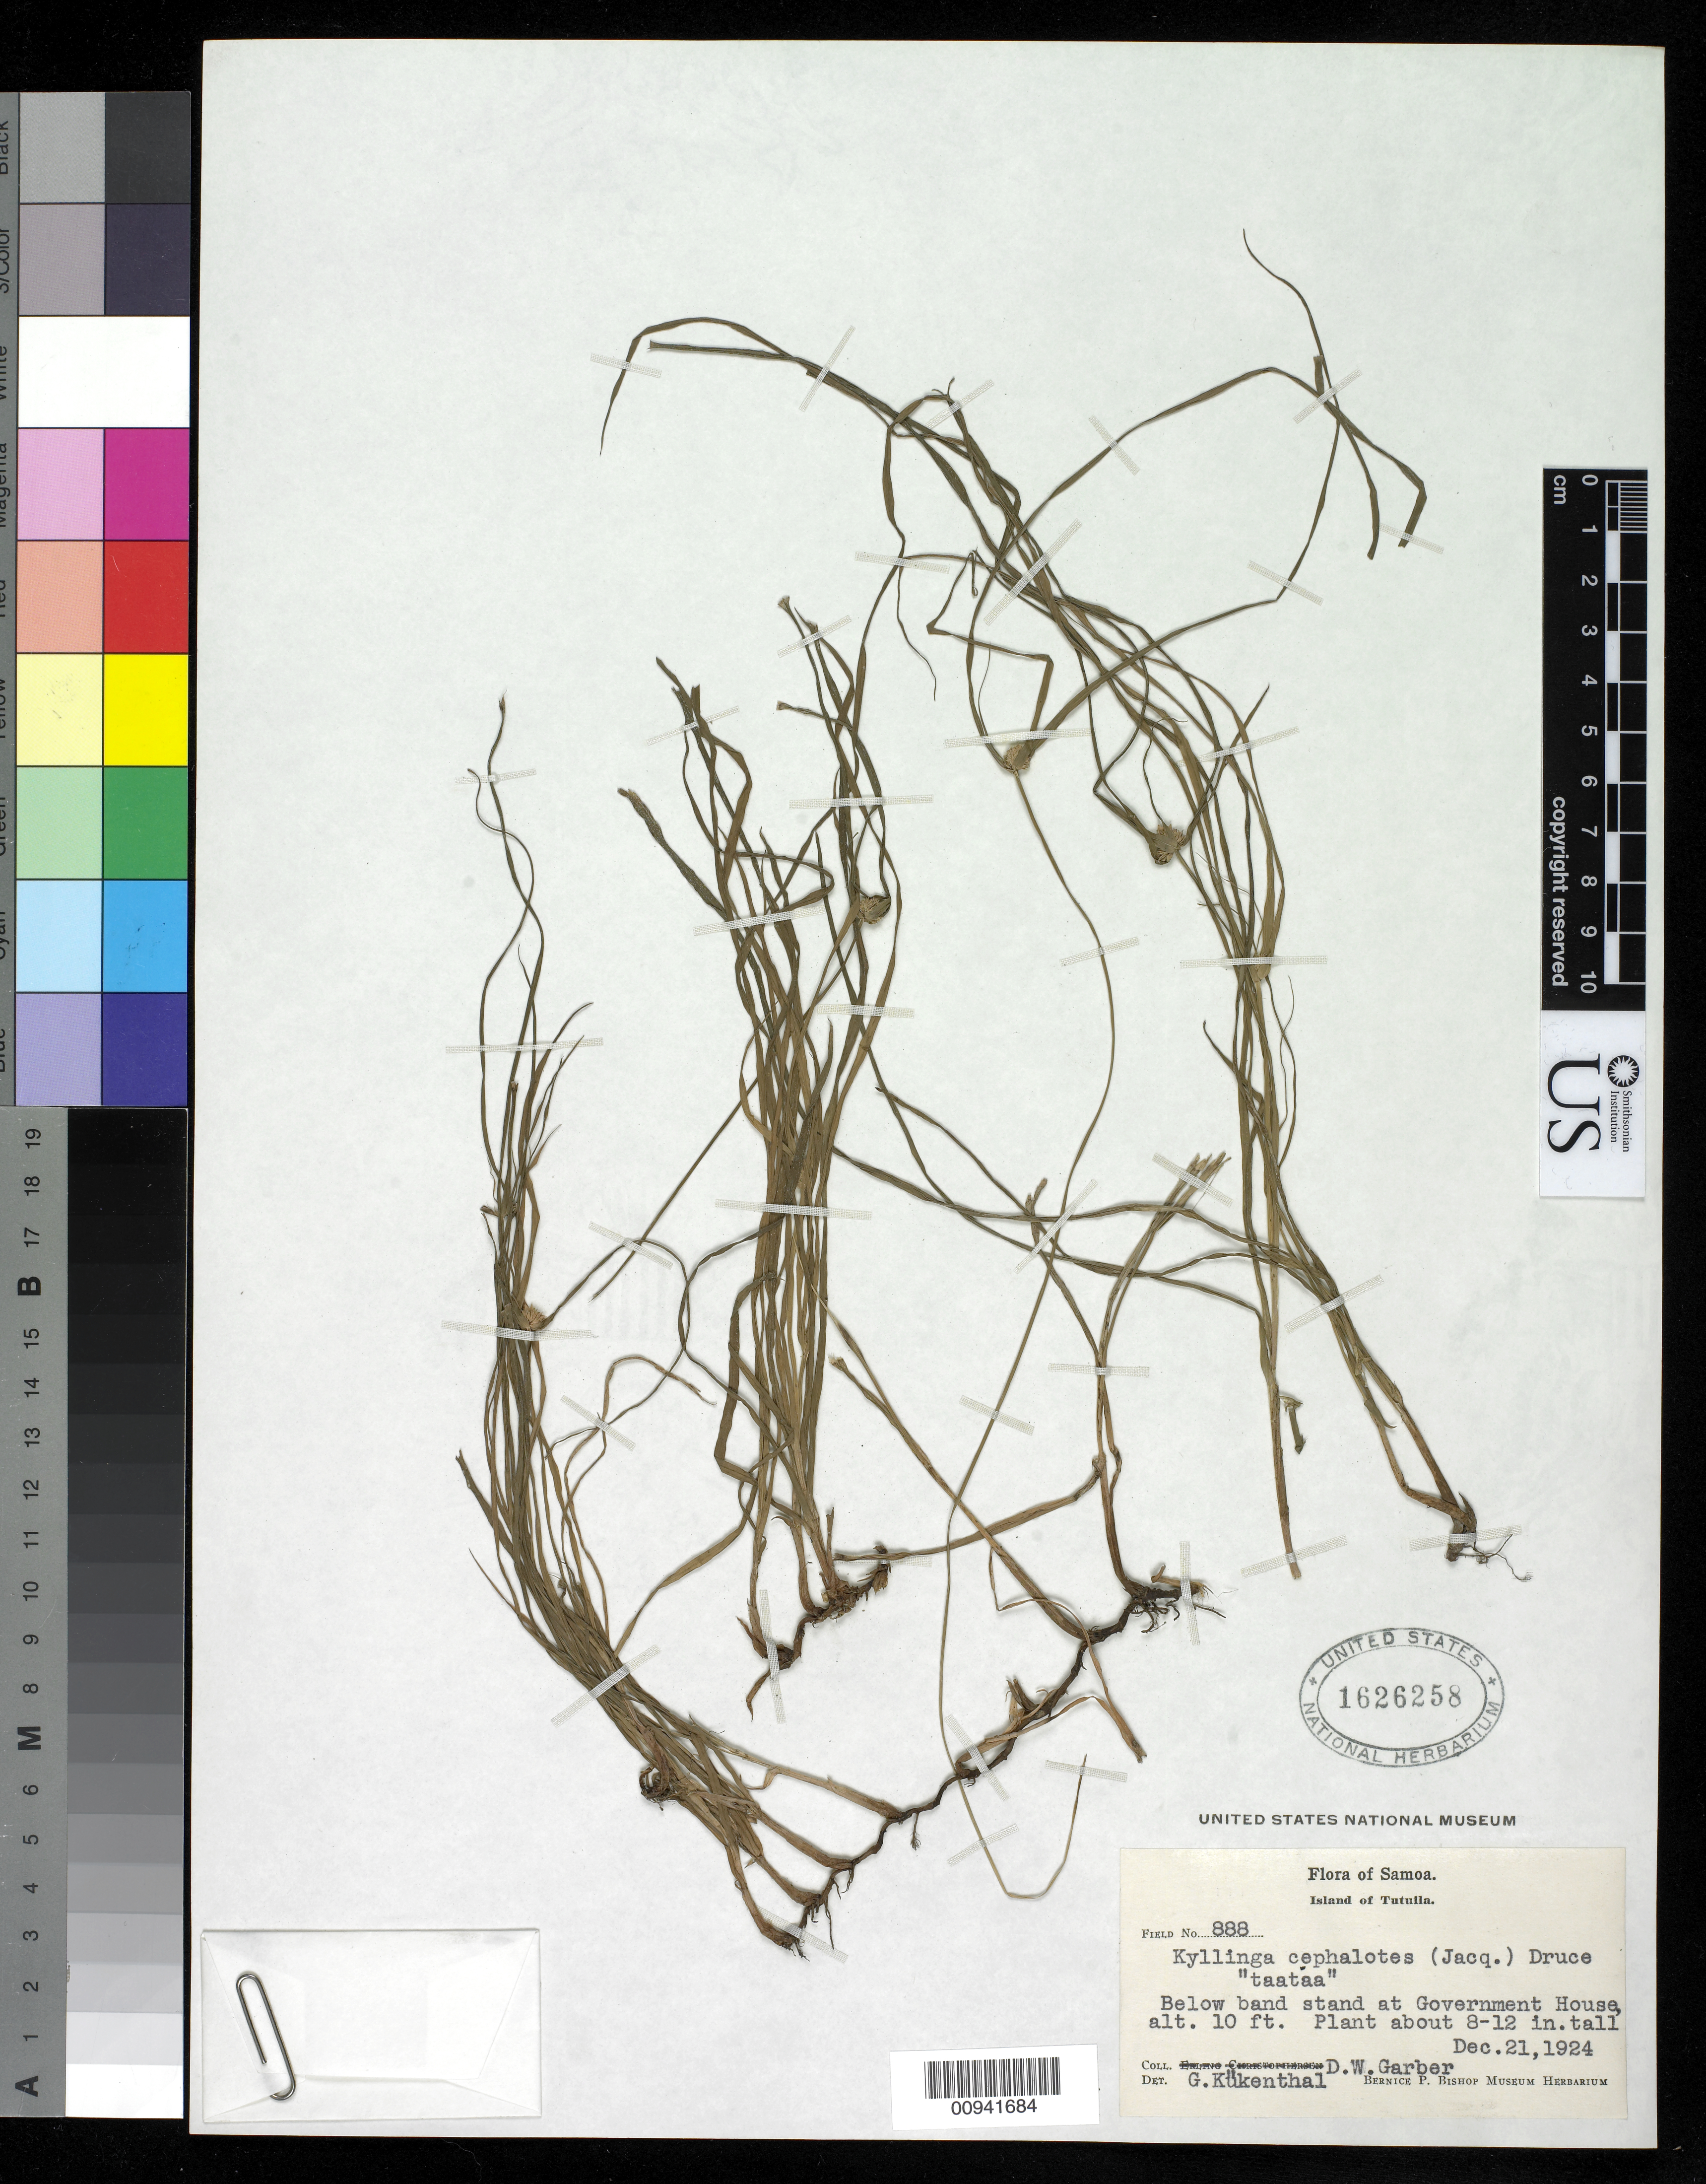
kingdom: Plantae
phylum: Tracheophyta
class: Liliopsida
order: Poales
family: Cyperaceae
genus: Cyperus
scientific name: Cyperus mindorensis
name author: (Steud.) Huygh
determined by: Strong, M. T., (US), Smithsonian Institution - National Museum of Natural History (UNITED STATES)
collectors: D. W. Garber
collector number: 888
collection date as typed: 21 Dec 1924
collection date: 1924-12-21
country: American Samoa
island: Tutua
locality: Below band stand at Government House.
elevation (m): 3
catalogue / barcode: US 1626258